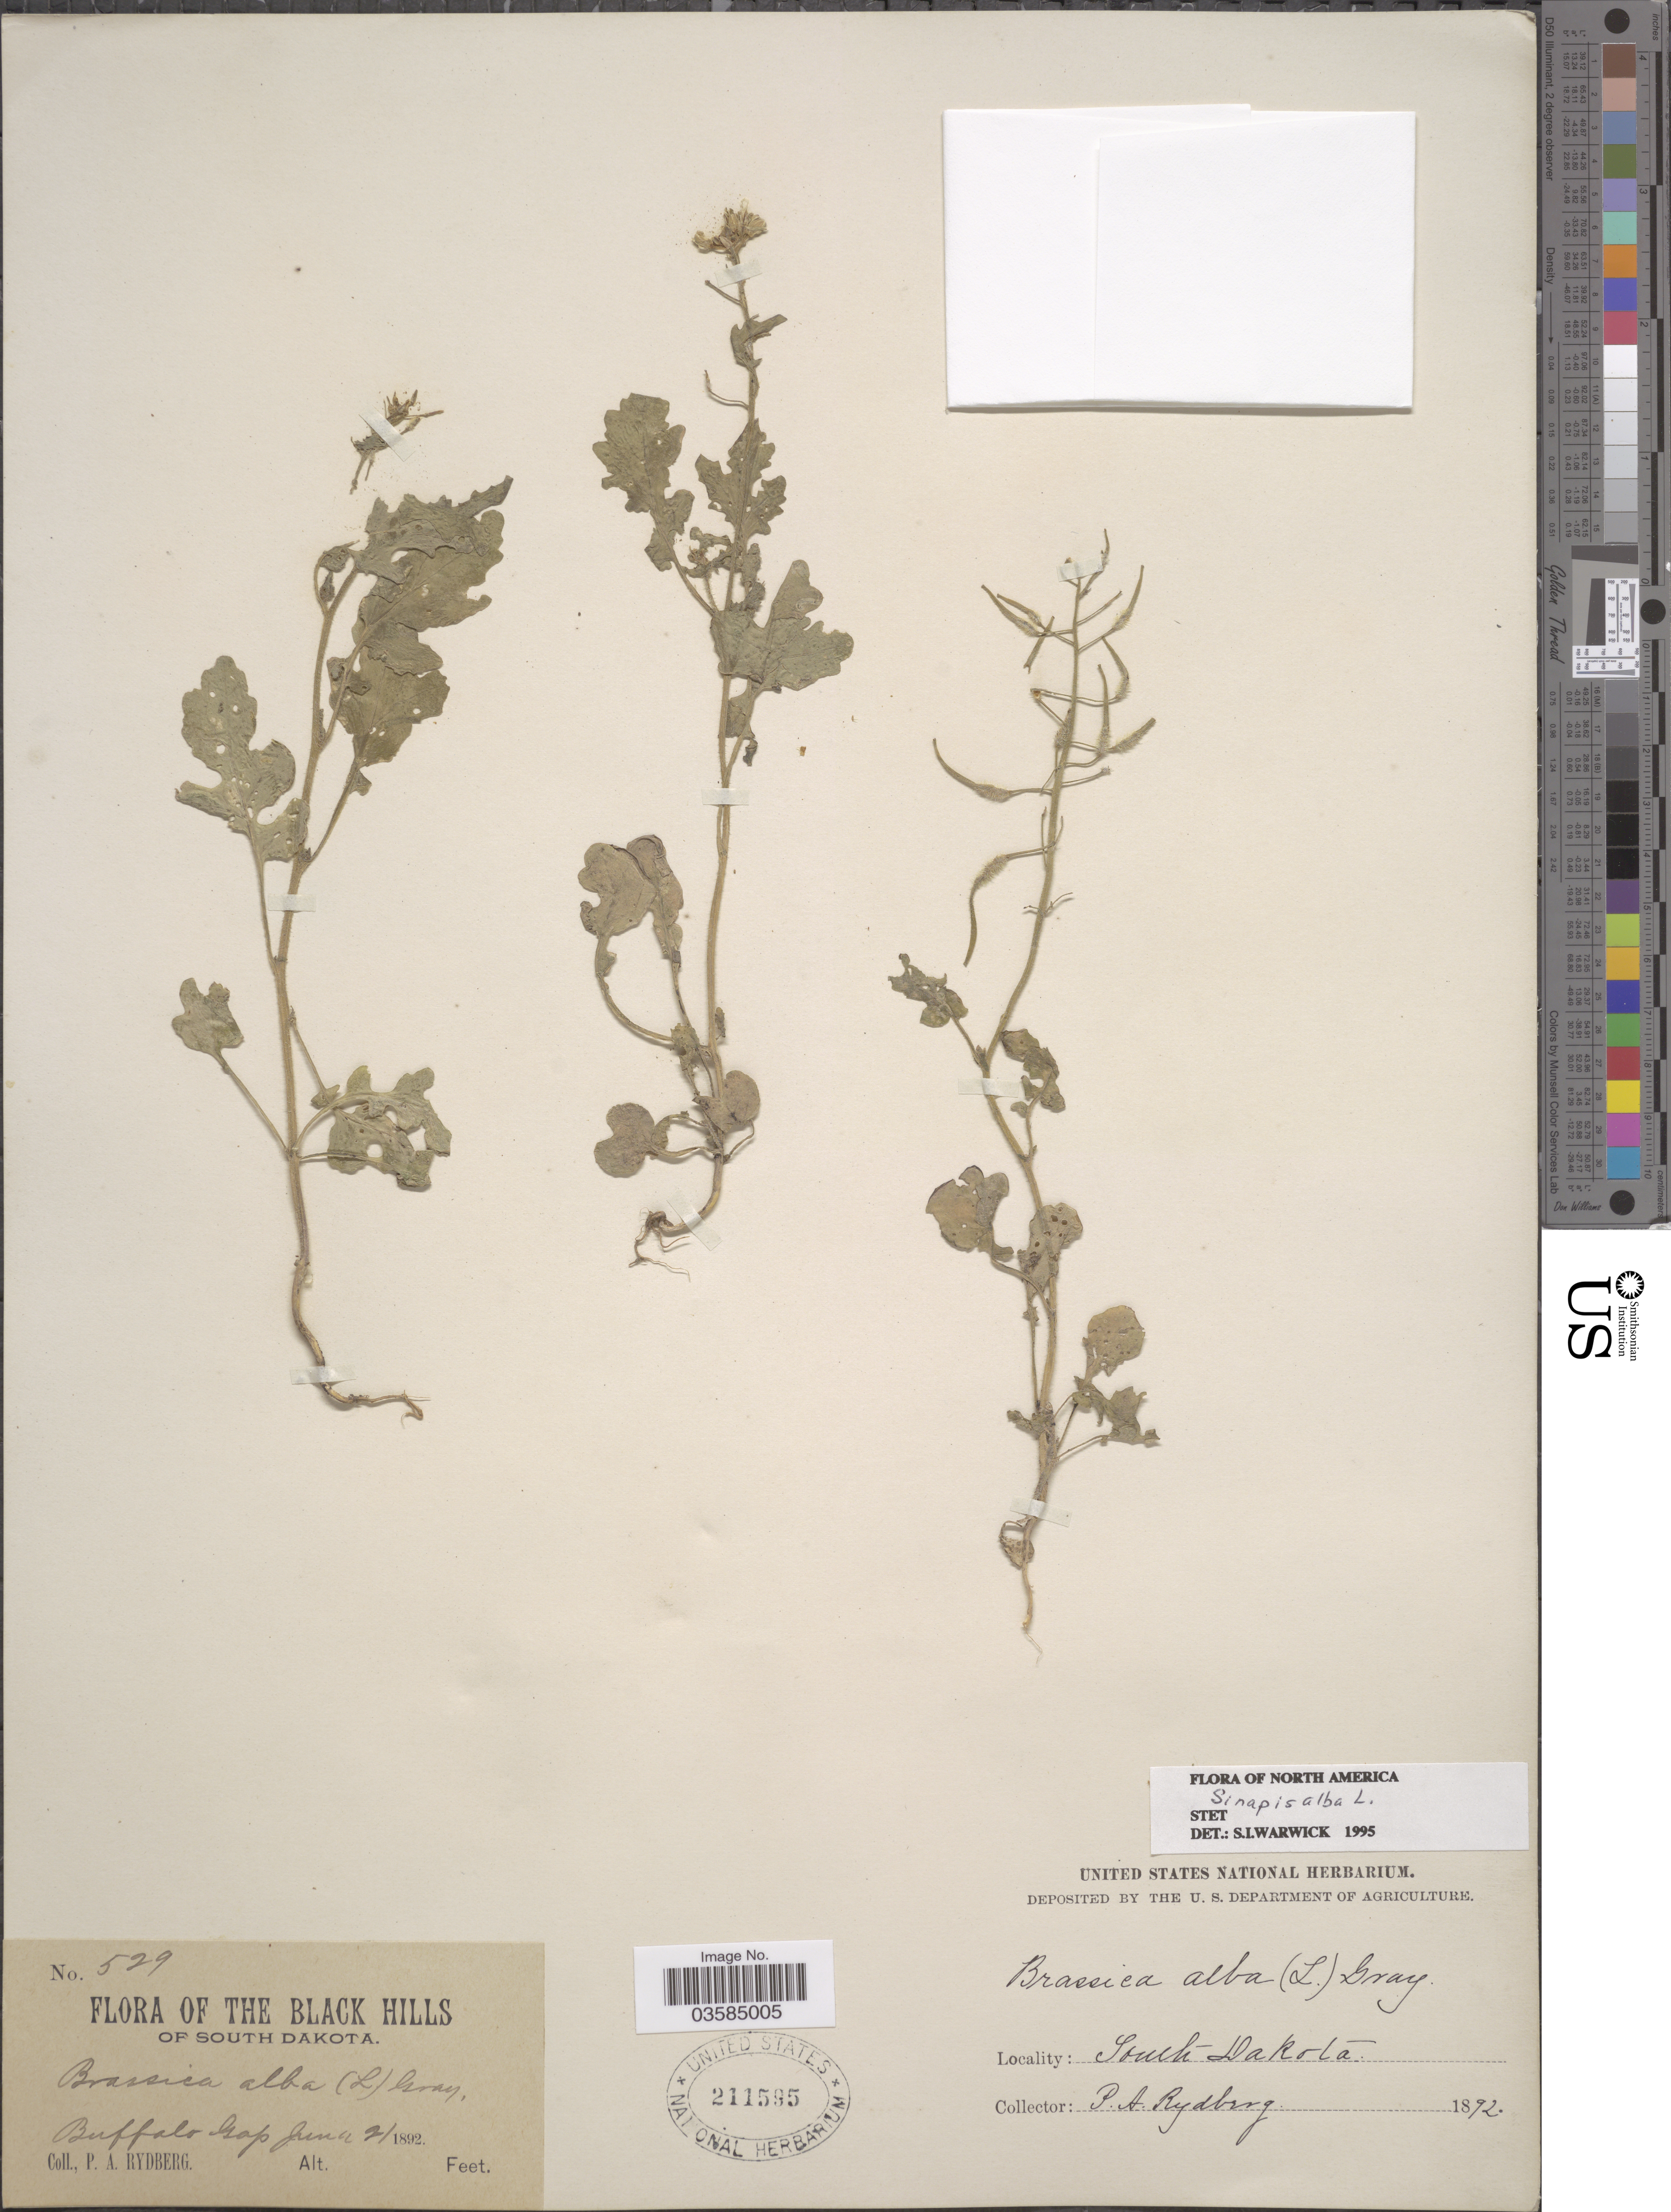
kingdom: Plantae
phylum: Tracheophyta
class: Magnoliopsida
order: Brassicales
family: Brassicaceae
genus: Brassica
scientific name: Brassica hirta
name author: Moench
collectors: P. A. Rydberg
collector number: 529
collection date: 1892-06-21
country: United States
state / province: South Dakota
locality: The black hills of South Dakota. Buffalo Gap.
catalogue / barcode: US 211595